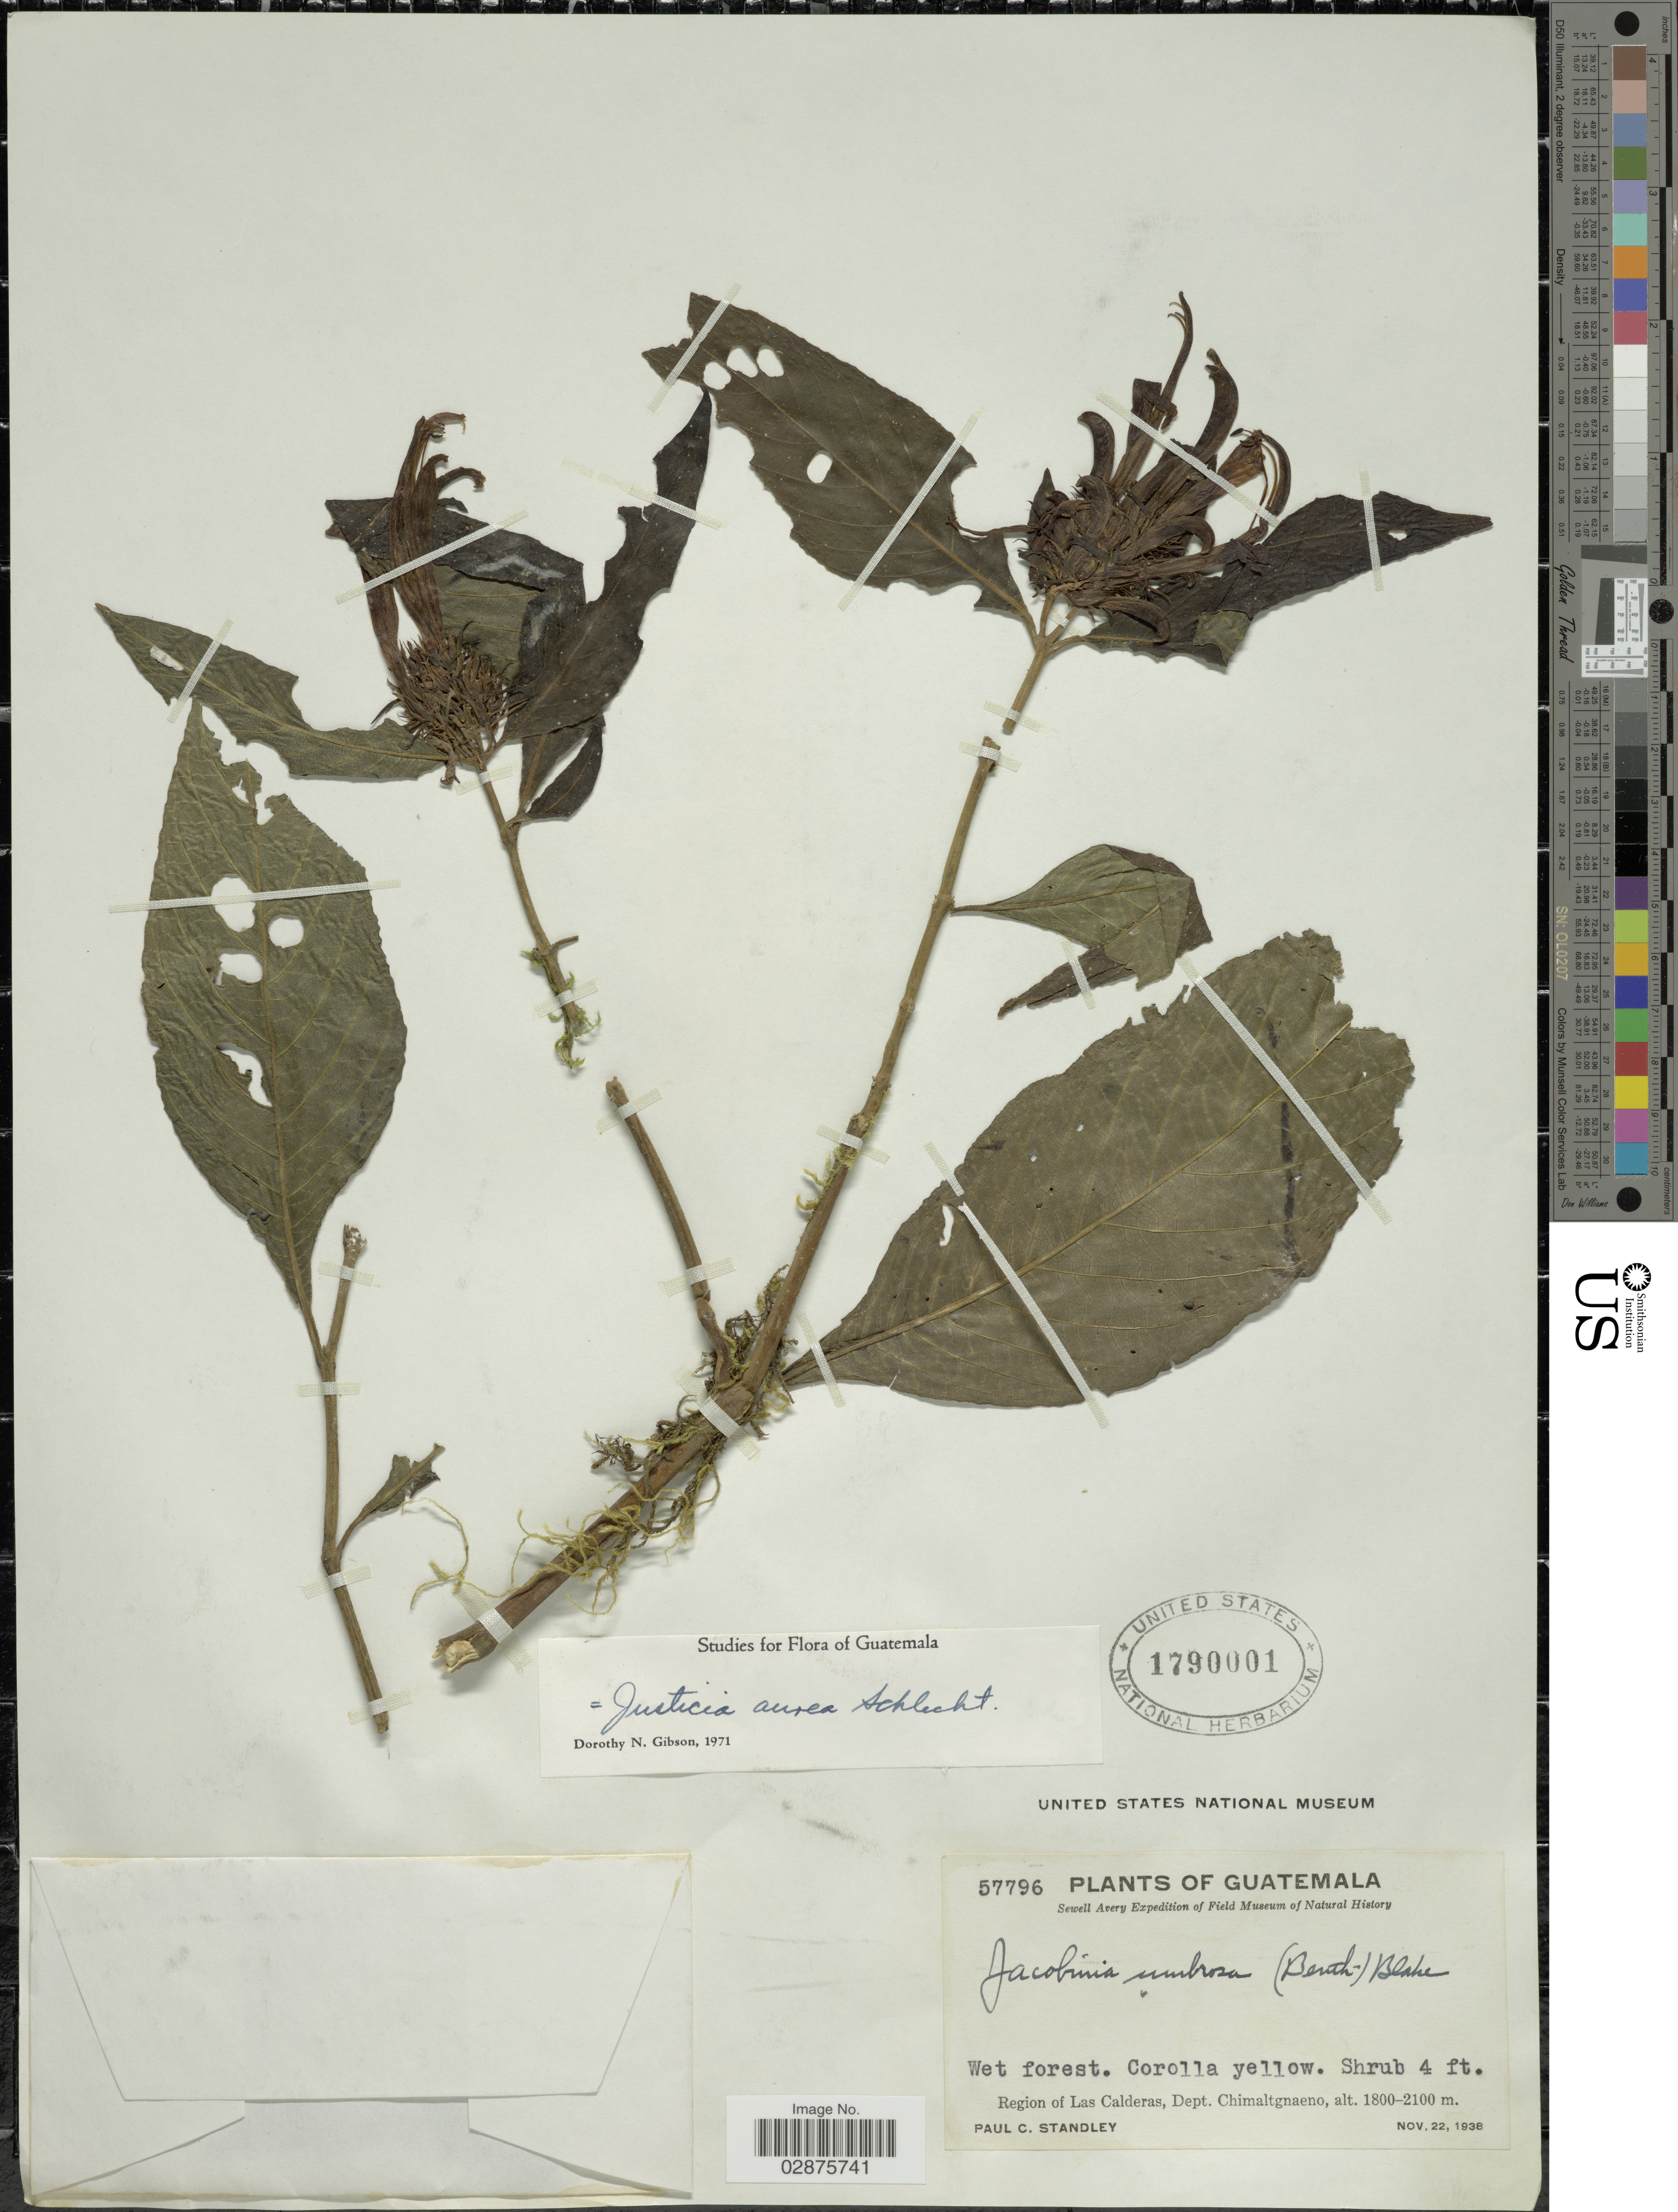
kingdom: Plantae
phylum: Tracheophyta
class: Magnoliopsida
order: Lamiales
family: Acanthaceae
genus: Justicia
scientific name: Justicia aurea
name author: Schltdl.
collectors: P. C. Standley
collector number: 57796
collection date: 1938-11-22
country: Guatemala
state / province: Chimaltenango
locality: Region of Las Calderas, Dept. Chimaltgnaeno.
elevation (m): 1800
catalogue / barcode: US 1790001